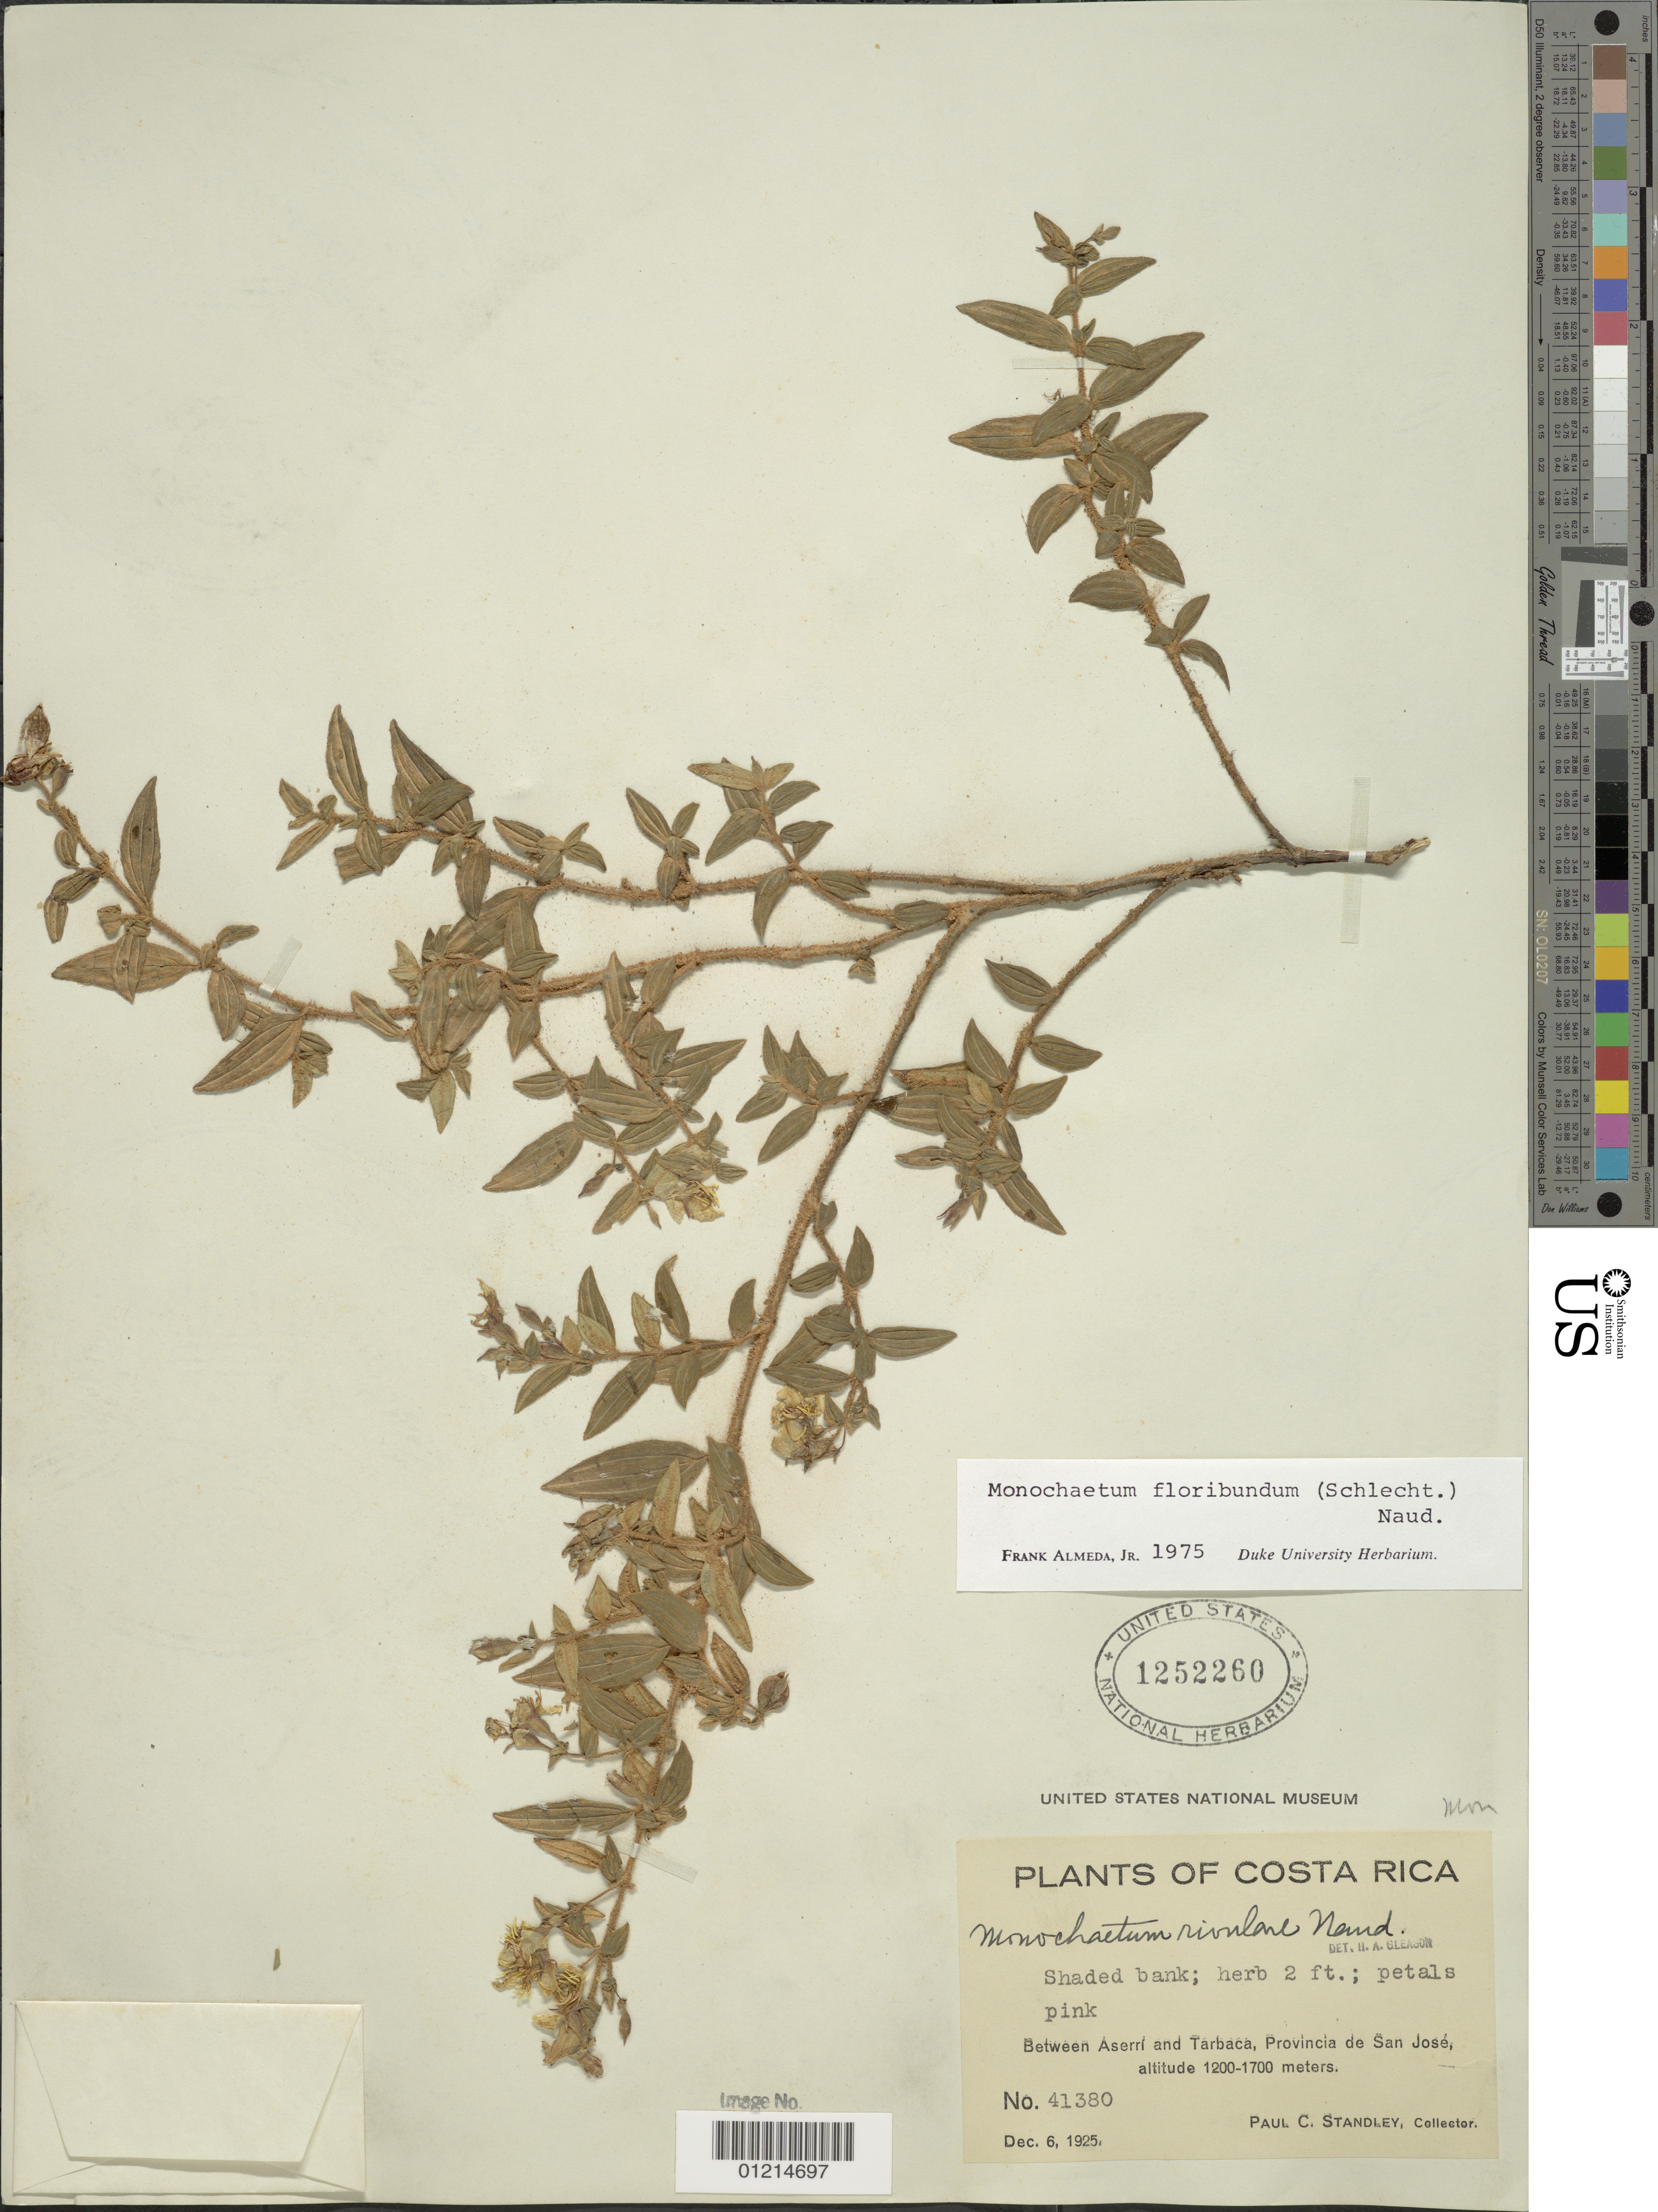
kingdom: Plantae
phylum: Tracheophyta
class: Magnoliopsida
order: Myrtales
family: Melastomataceae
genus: Monochaetum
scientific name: Monochaetum floribundum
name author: (Schltdl.) Naudin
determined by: Almeda, F.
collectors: P. C. Standley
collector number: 41380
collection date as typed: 6 Dec 1925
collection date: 1925-12-06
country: Costa Rica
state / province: San Jose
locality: Between Aserrí and Tarbaca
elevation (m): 1200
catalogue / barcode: US 1252260